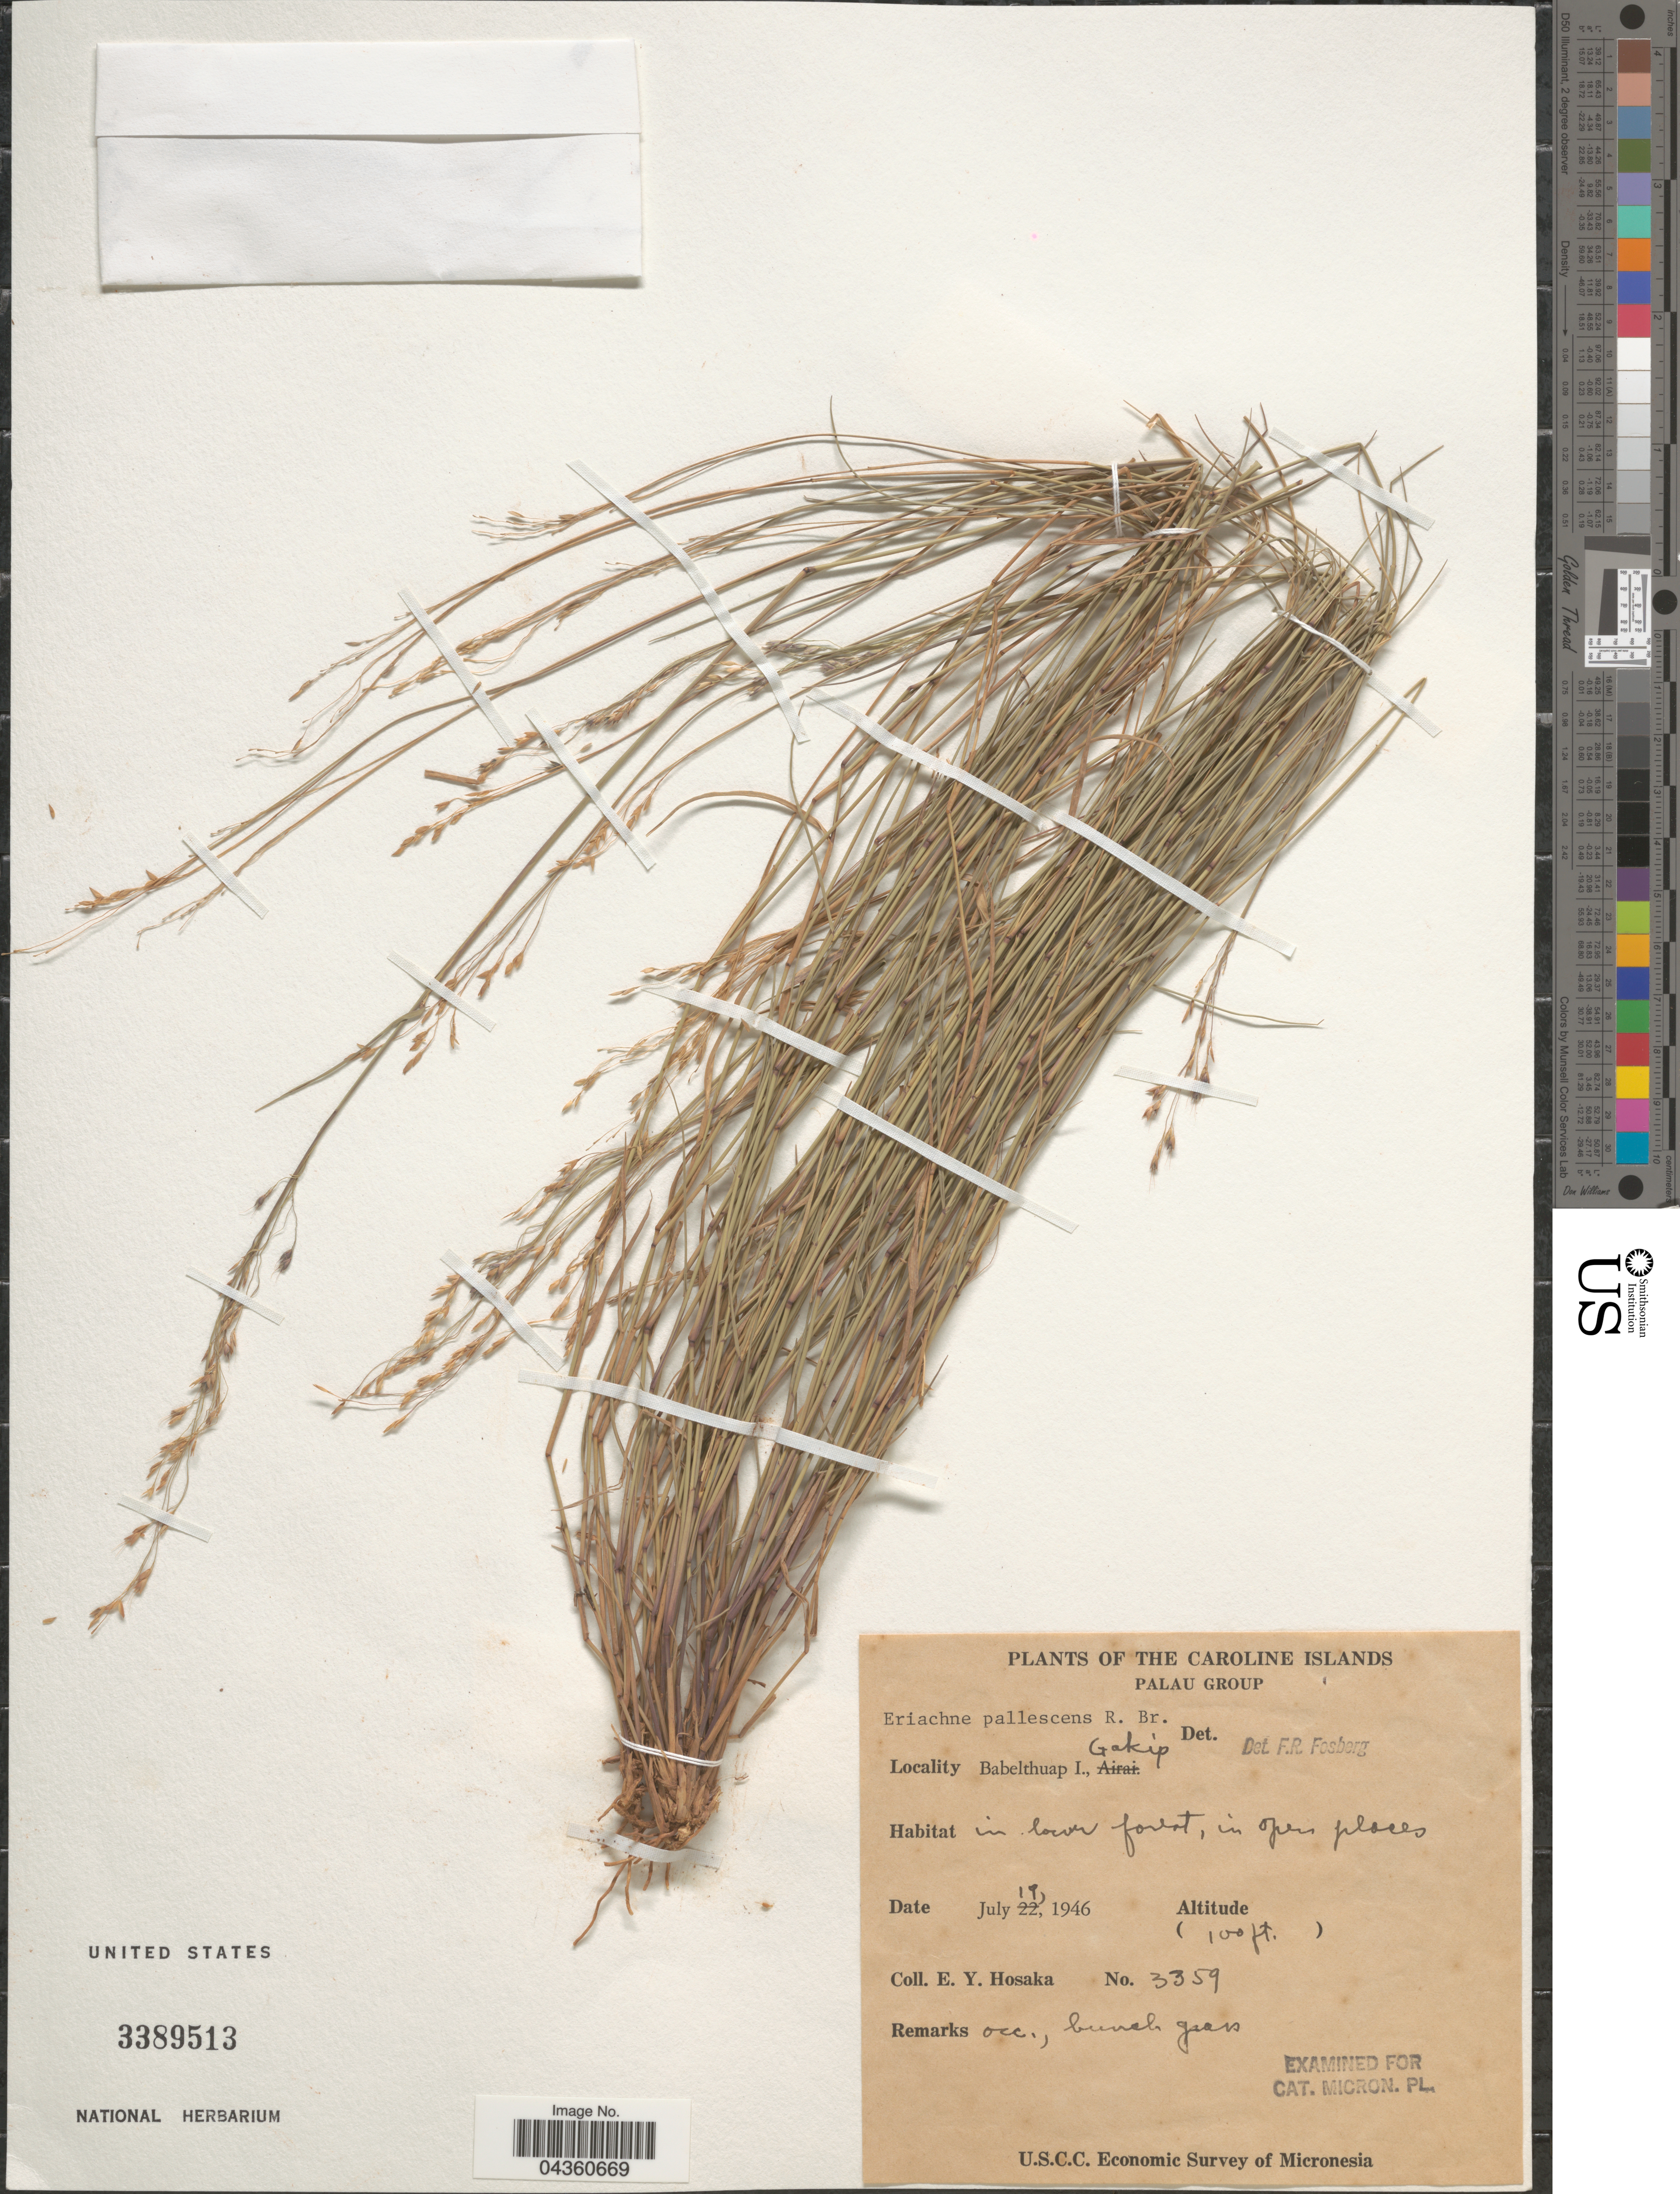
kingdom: Plantae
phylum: Tracheophyta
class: Liliopsida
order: Poales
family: Poaceae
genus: Eriachne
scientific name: Eriachne pallescens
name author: R. Br.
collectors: E. Y. Hosaka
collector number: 3359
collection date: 1946-07-19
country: Palau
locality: Caroline Islands. Palau Group. Babelthuap I., Gakip. In lower forest, in open places. U.S.C.C. Economic Survey of Micronesia.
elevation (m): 30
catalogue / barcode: US 3389513